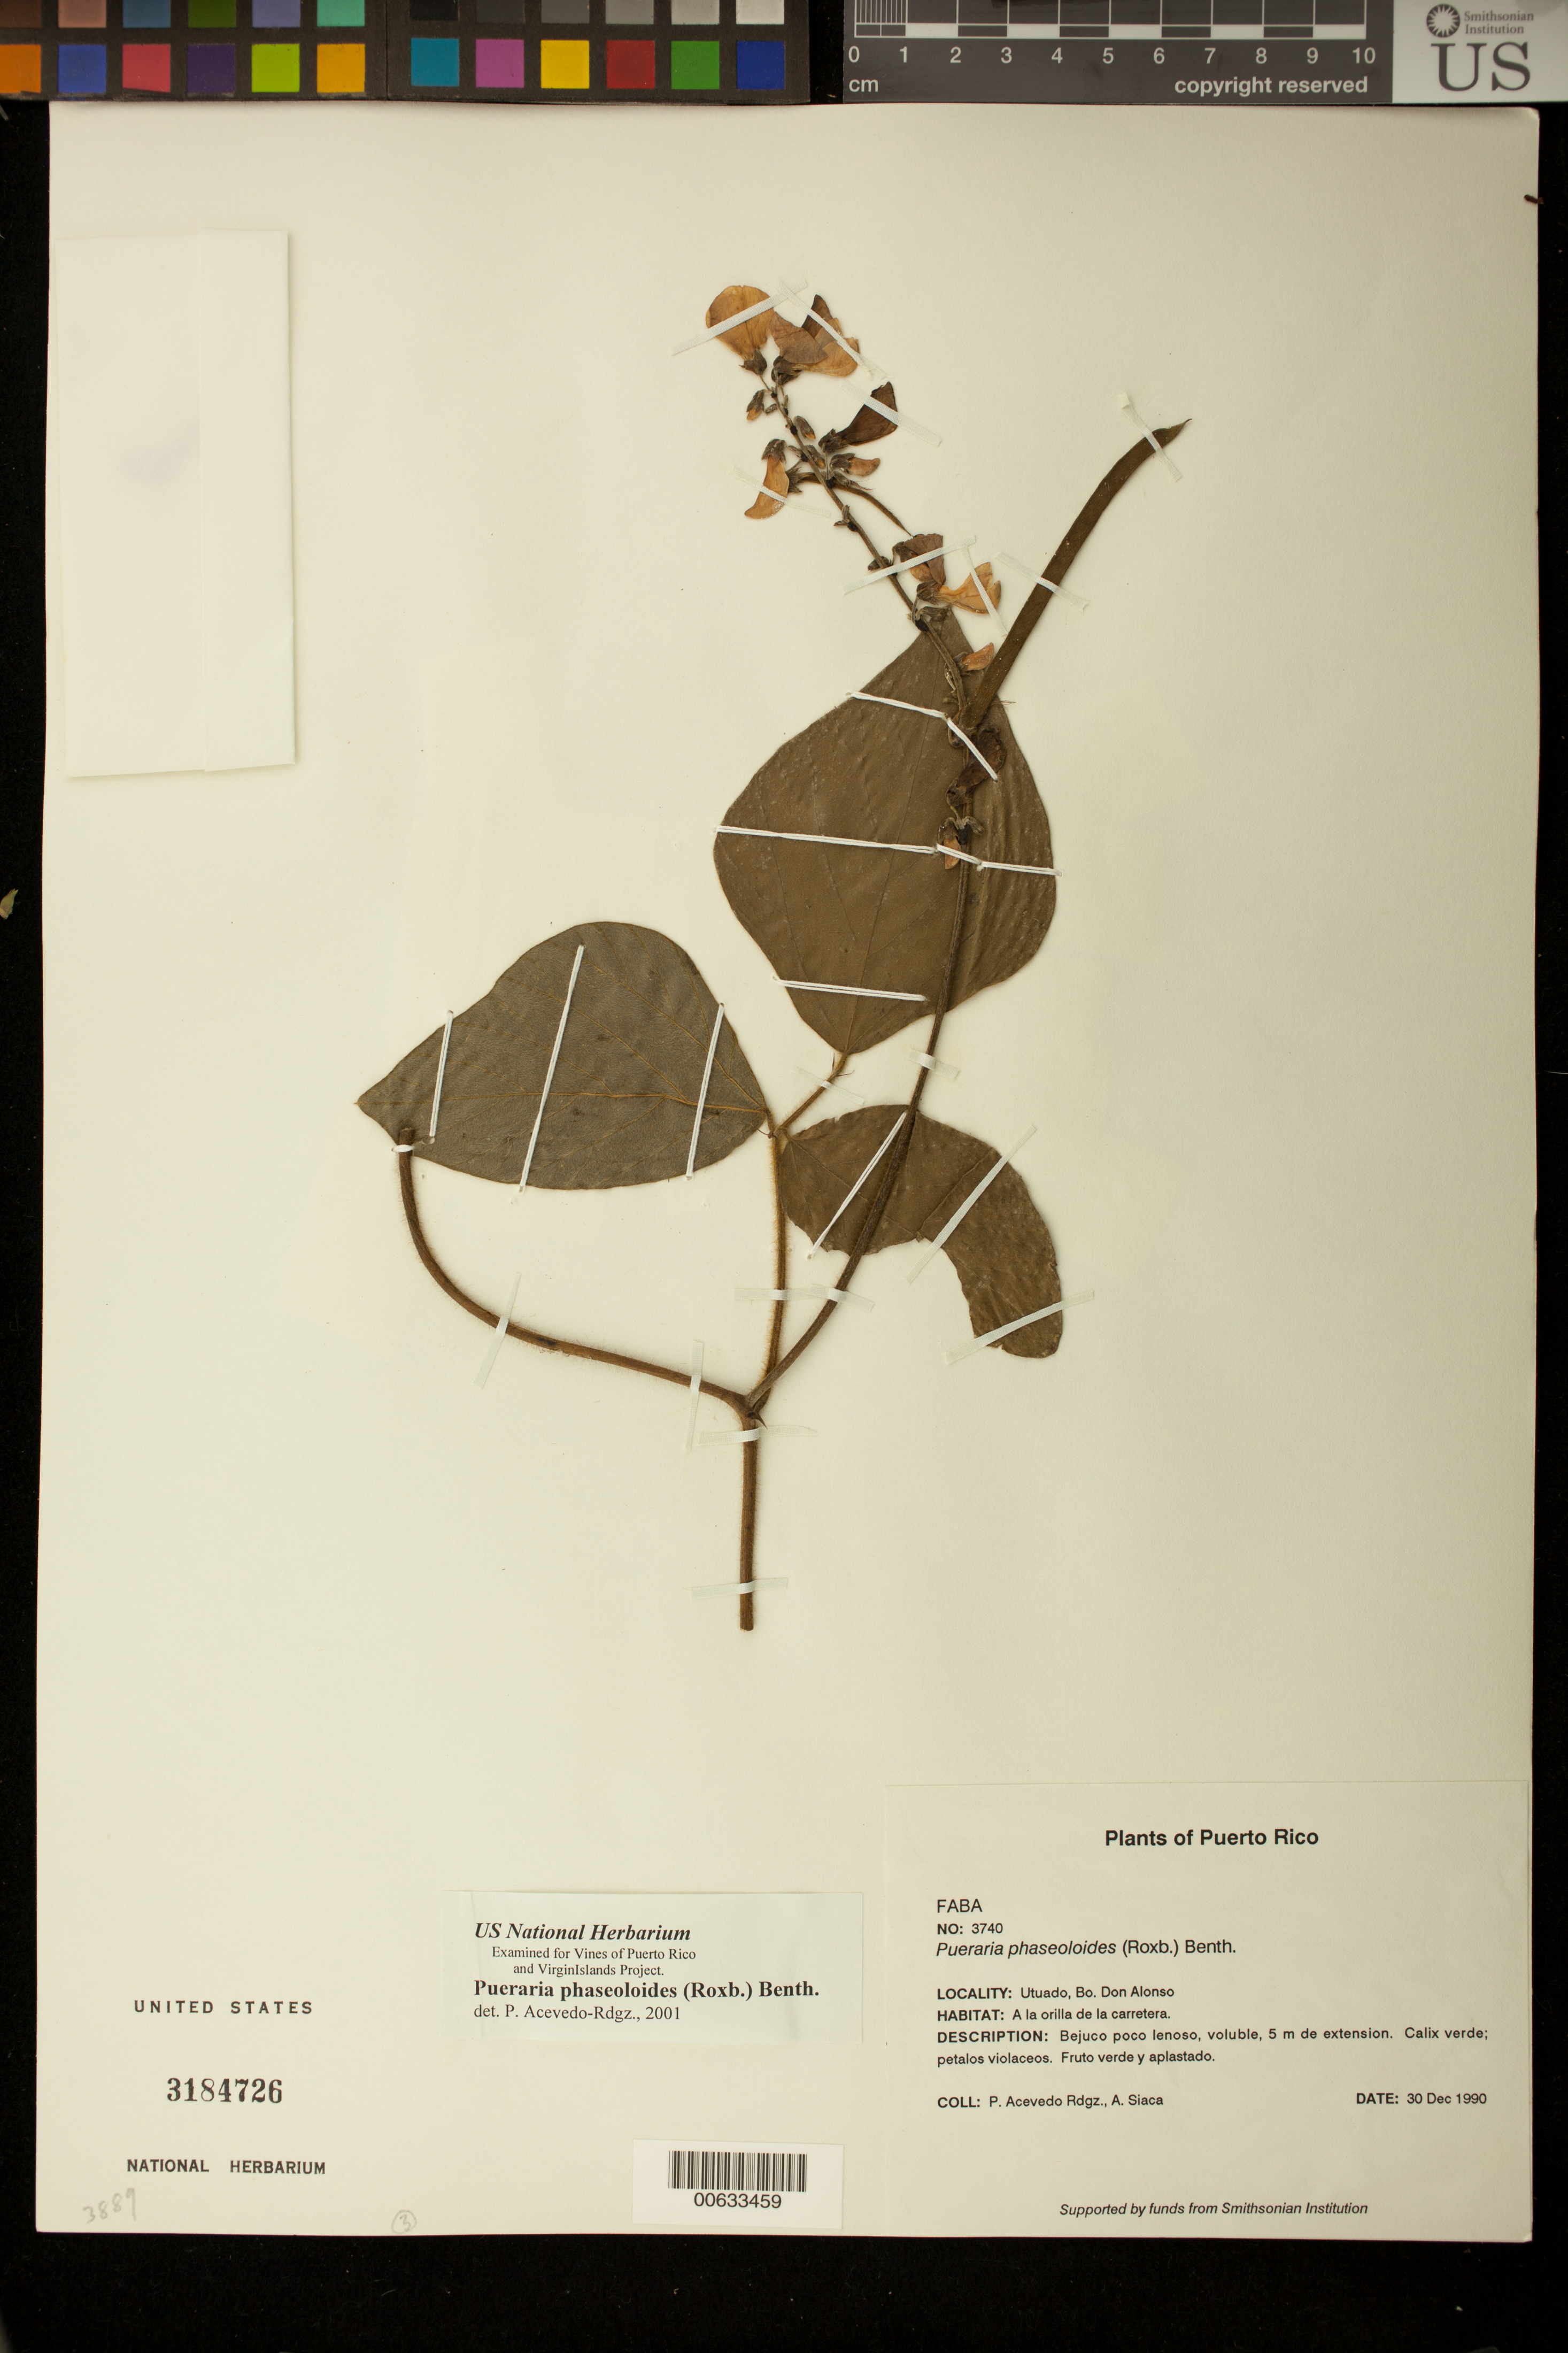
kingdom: Plantae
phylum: Tracheophyta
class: Magnoliopsida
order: Fabales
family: Fabaceae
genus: Neustanthus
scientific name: Neustanthus phaseoloides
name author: (Roxb.) Benth.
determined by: Egan, Ashley N., (US), Smithsonian Institution - National Museum of Natural History (UNITED STATES)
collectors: P. Acevedo-Rodr. & A. Siaca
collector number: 3740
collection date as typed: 30 Dec 1990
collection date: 1990-12-30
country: Puerto Rico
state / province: Utuado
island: Puerto Rico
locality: Utuado; Bo. Don Alonso.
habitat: A la orilla de la carretera.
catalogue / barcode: US 3184726